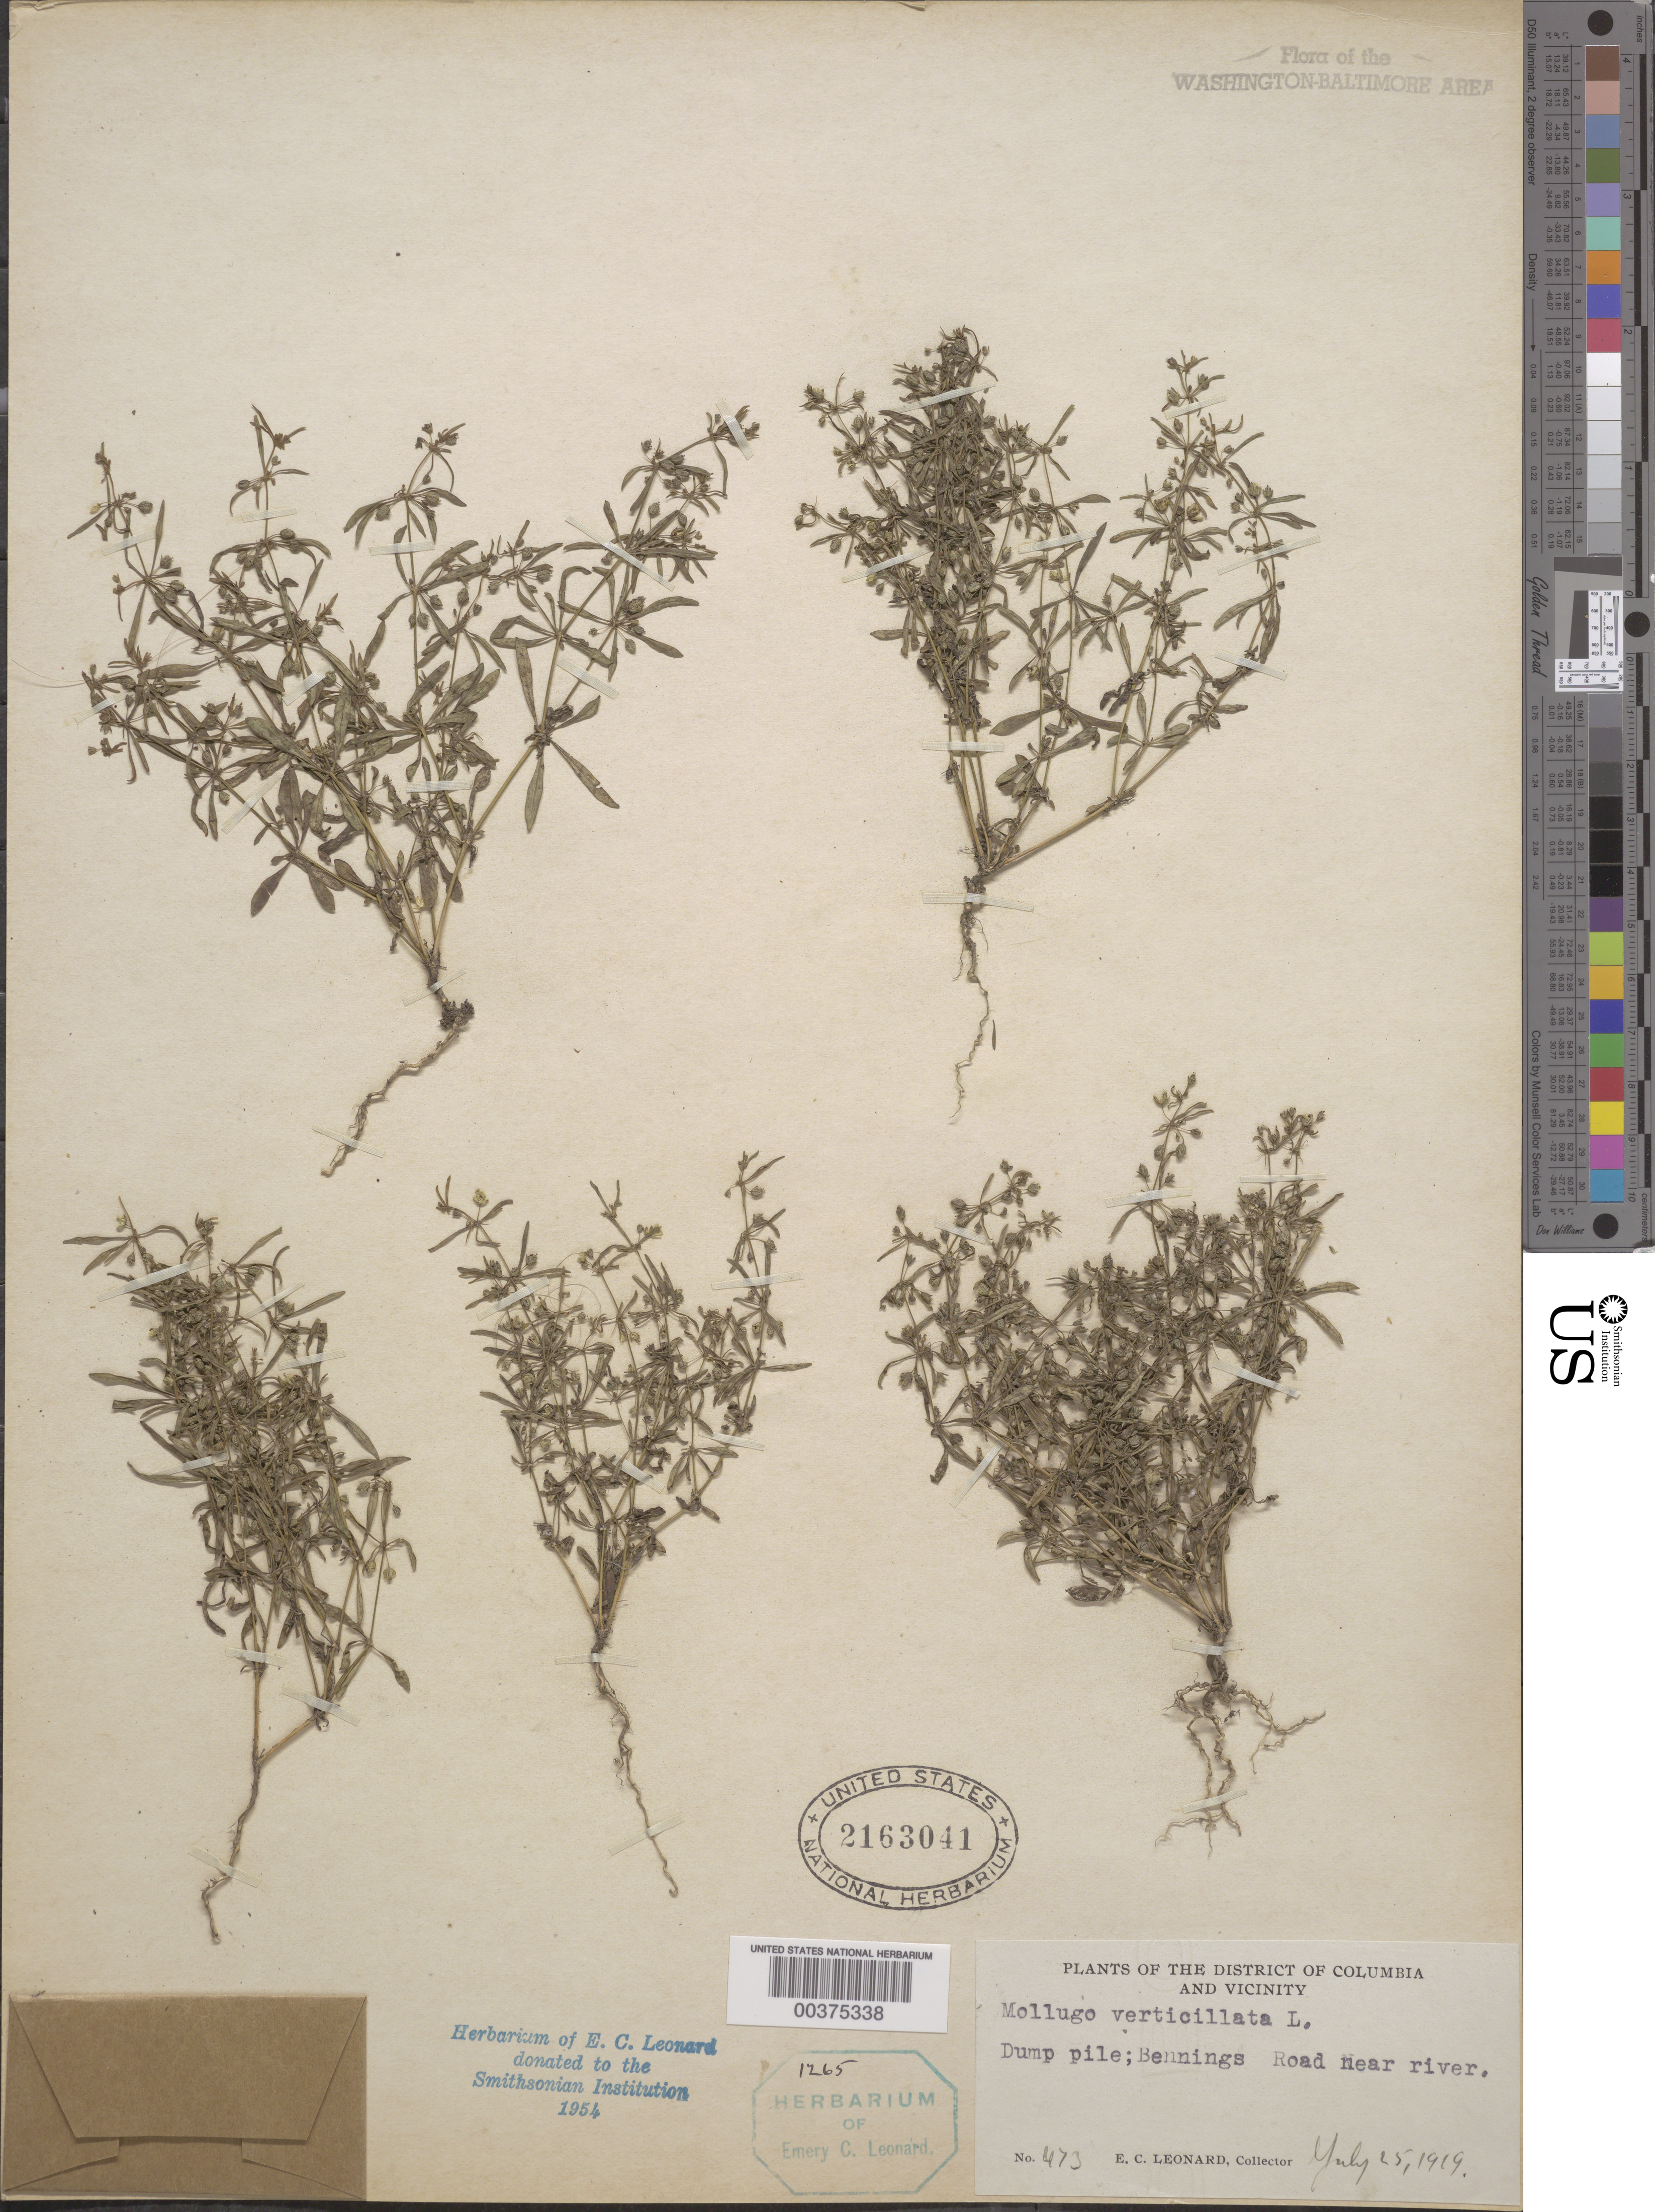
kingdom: Plantae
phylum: Tracheophyta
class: Magnoliopsida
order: Caryophyllales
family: Molluginaceae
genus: Mollugo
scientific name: Mollugo verticillata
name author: L.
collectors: E. C. Leonard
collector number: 473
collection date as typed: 25 Jul 1919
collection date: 1919-07-25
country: United States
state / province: District of Columbia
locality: Bennings Road, near River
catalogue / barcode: US 2163041